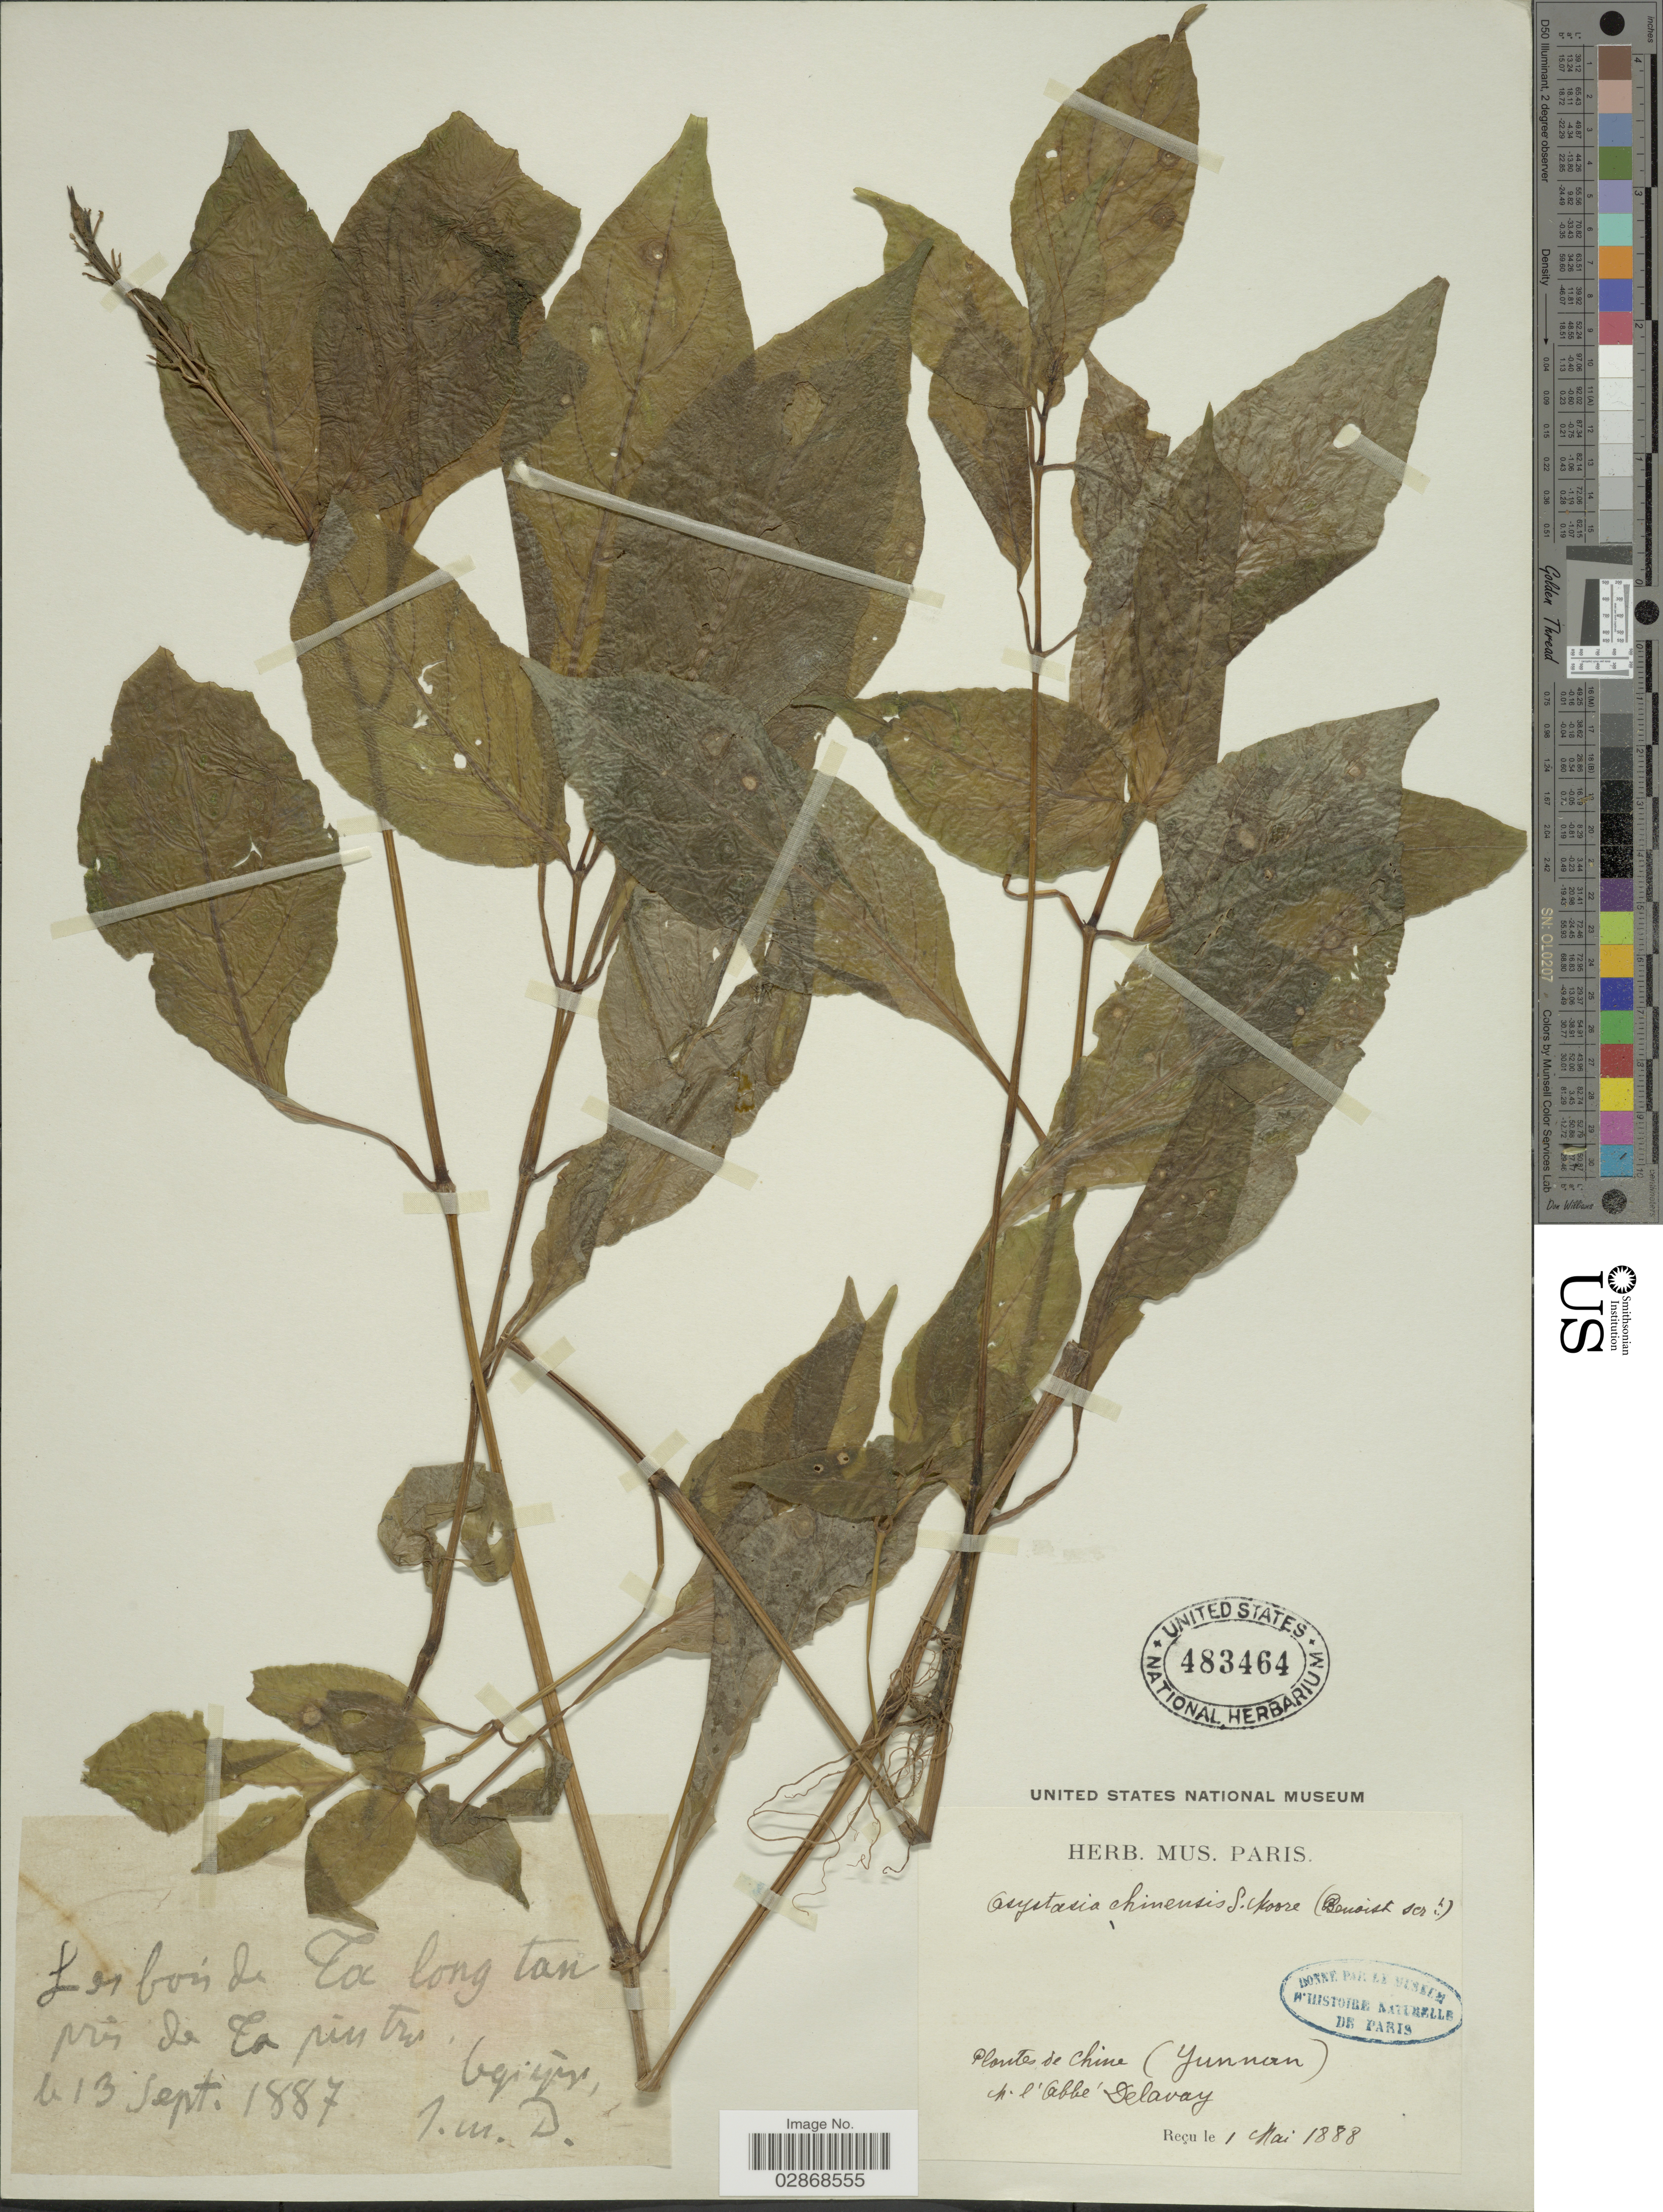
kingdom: Plantae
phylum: Tracheophyta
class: Magnoliopsida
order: Lamiales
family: Acanthaceae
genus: Asystasia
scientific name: Asystasia chinensis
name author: S. Moore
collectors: P. Delavay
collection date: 1887-09-13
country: China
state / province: Yunnan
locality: Chine. Les bois de Ta long tan. Près de Ta pin tze.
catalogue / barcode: US 483464